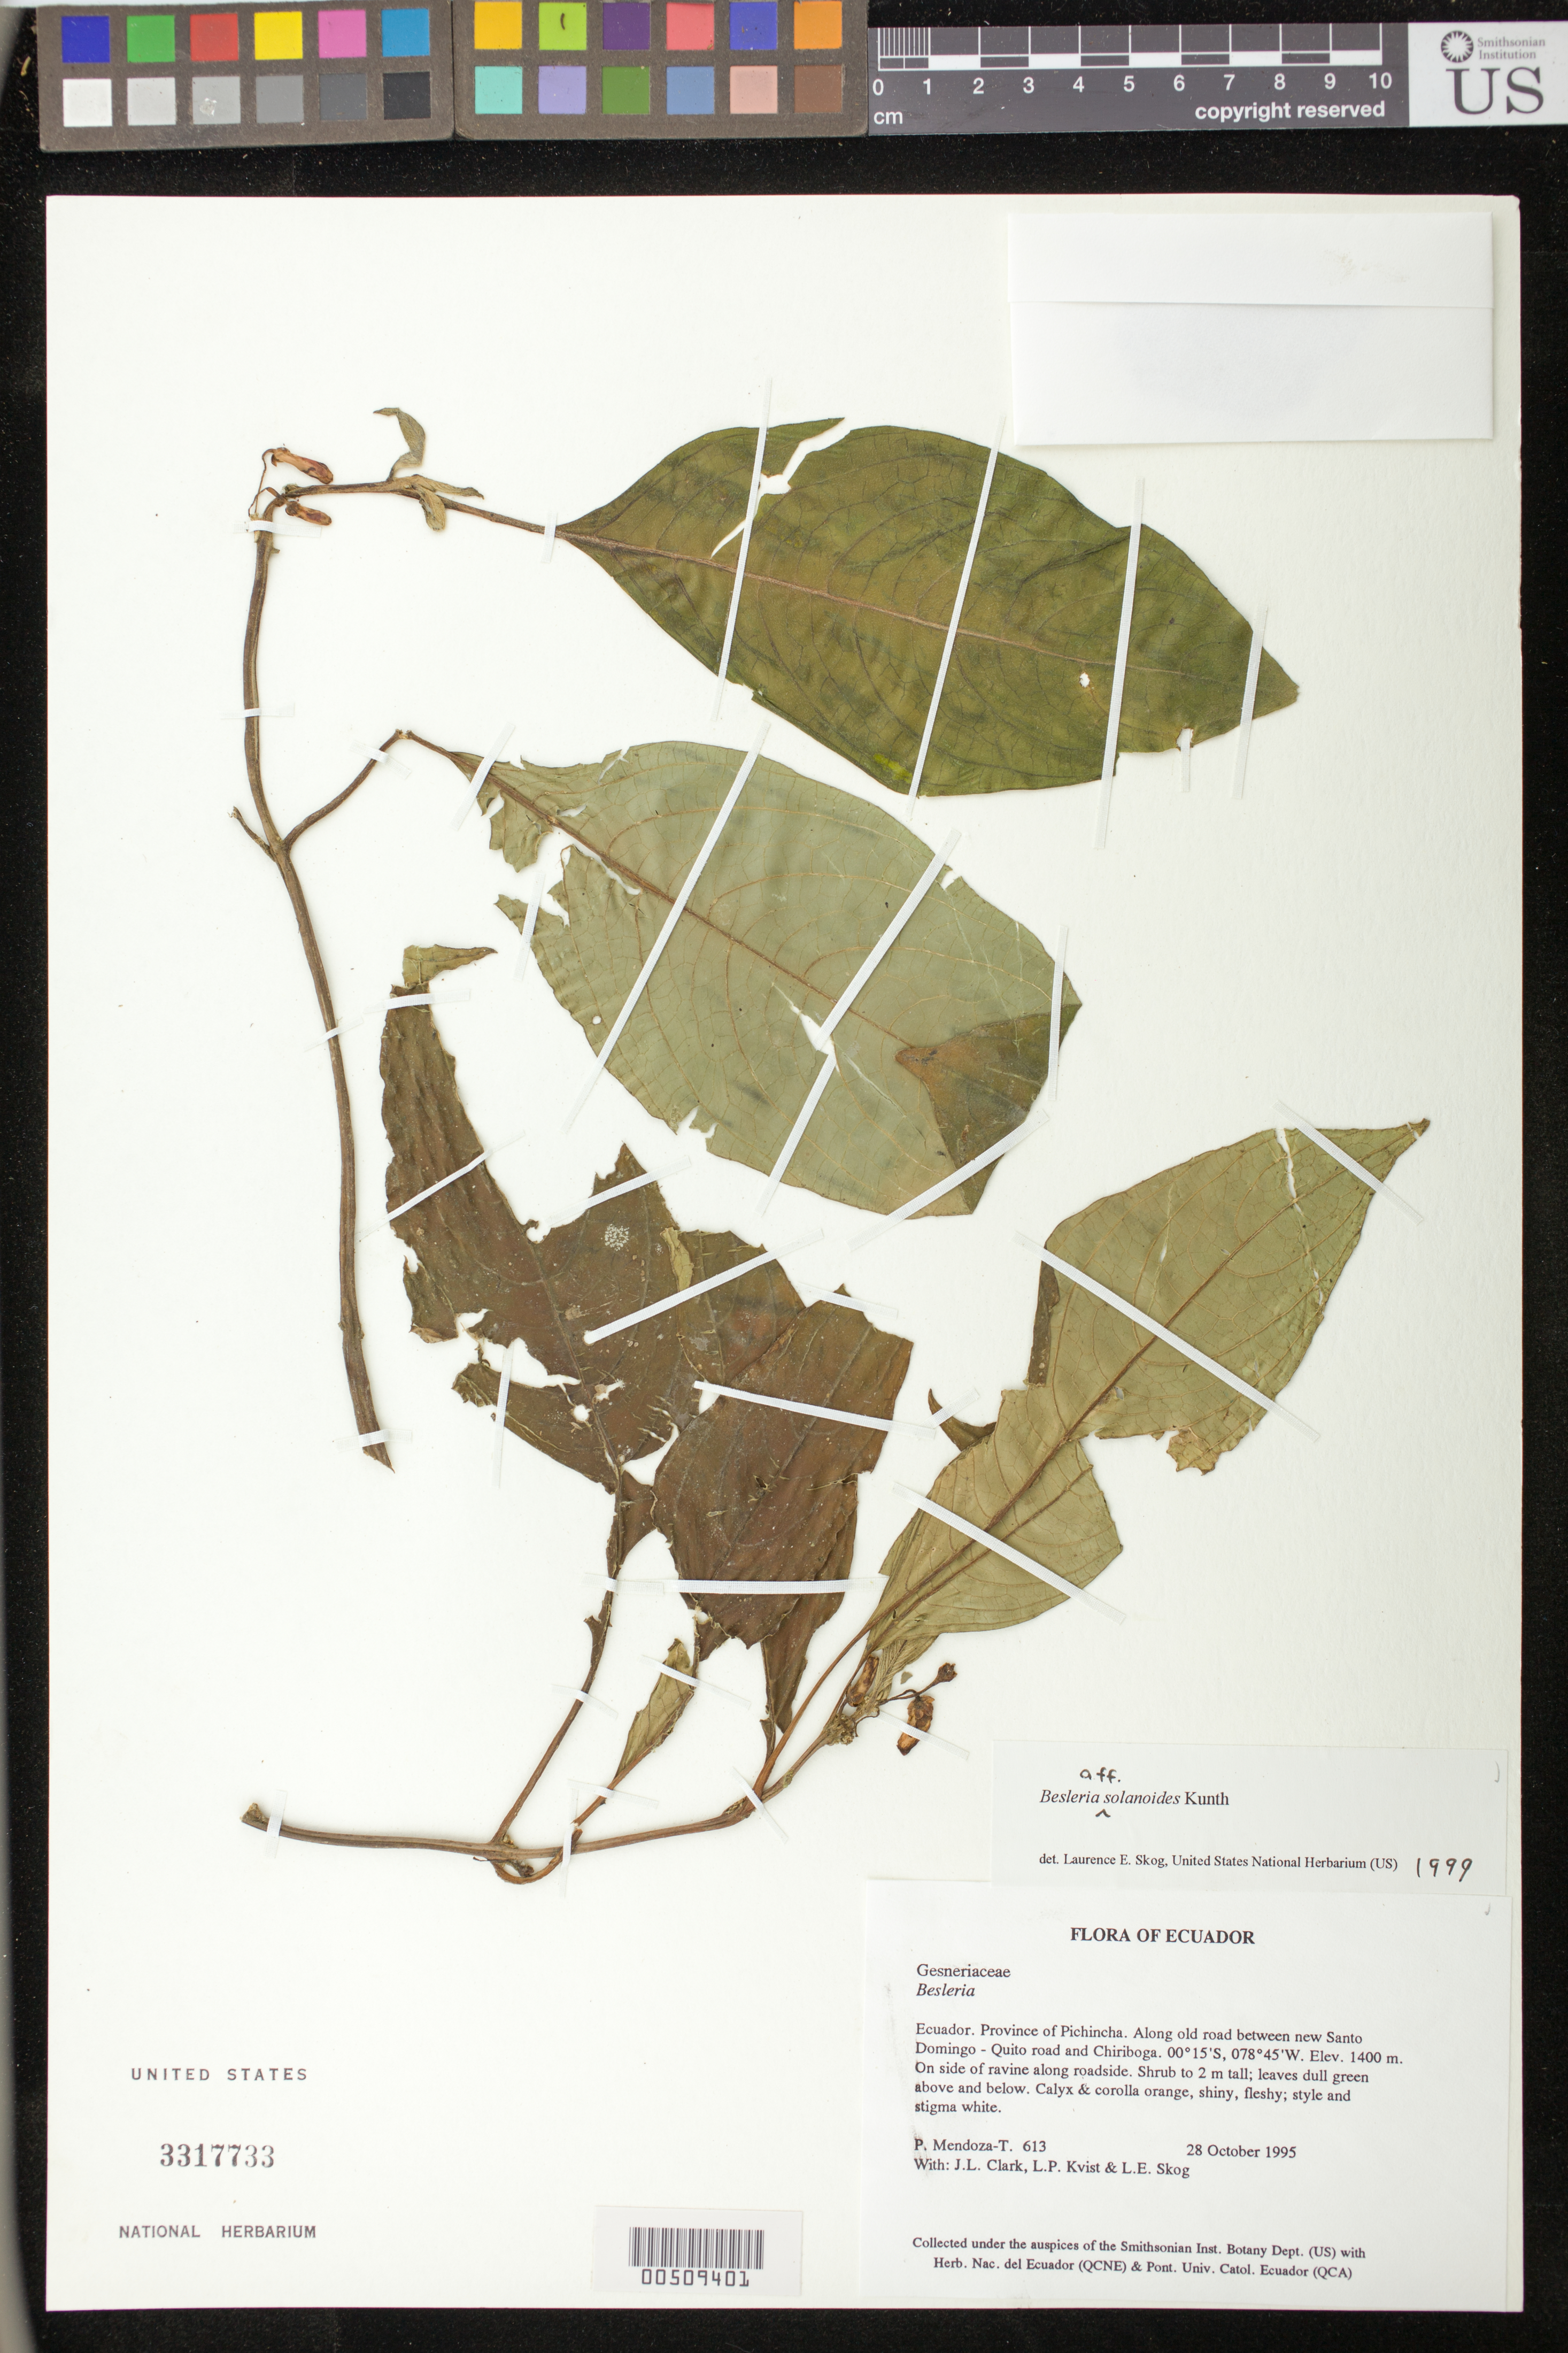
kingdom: Plantae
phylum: Tracheophyta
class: Magnoliopsida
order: Lamiales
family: Gesneriaceae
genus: Besleria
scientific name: Besleria solanoides var. solanoides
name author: Kunth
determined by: Skog, Laurence E.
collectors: P. Mendoza-T., J. L. Clark, L. P. Kvist & L. E. Skog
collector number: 613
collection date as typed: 28 Oct 1995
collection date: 1995-10-28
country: Ecuador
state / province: Pichincha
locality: Along old road between new Santo Domingo - Quito road and Chiriboga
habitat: On side of ravine along roadside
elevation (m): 1400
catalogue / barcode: US 3317733